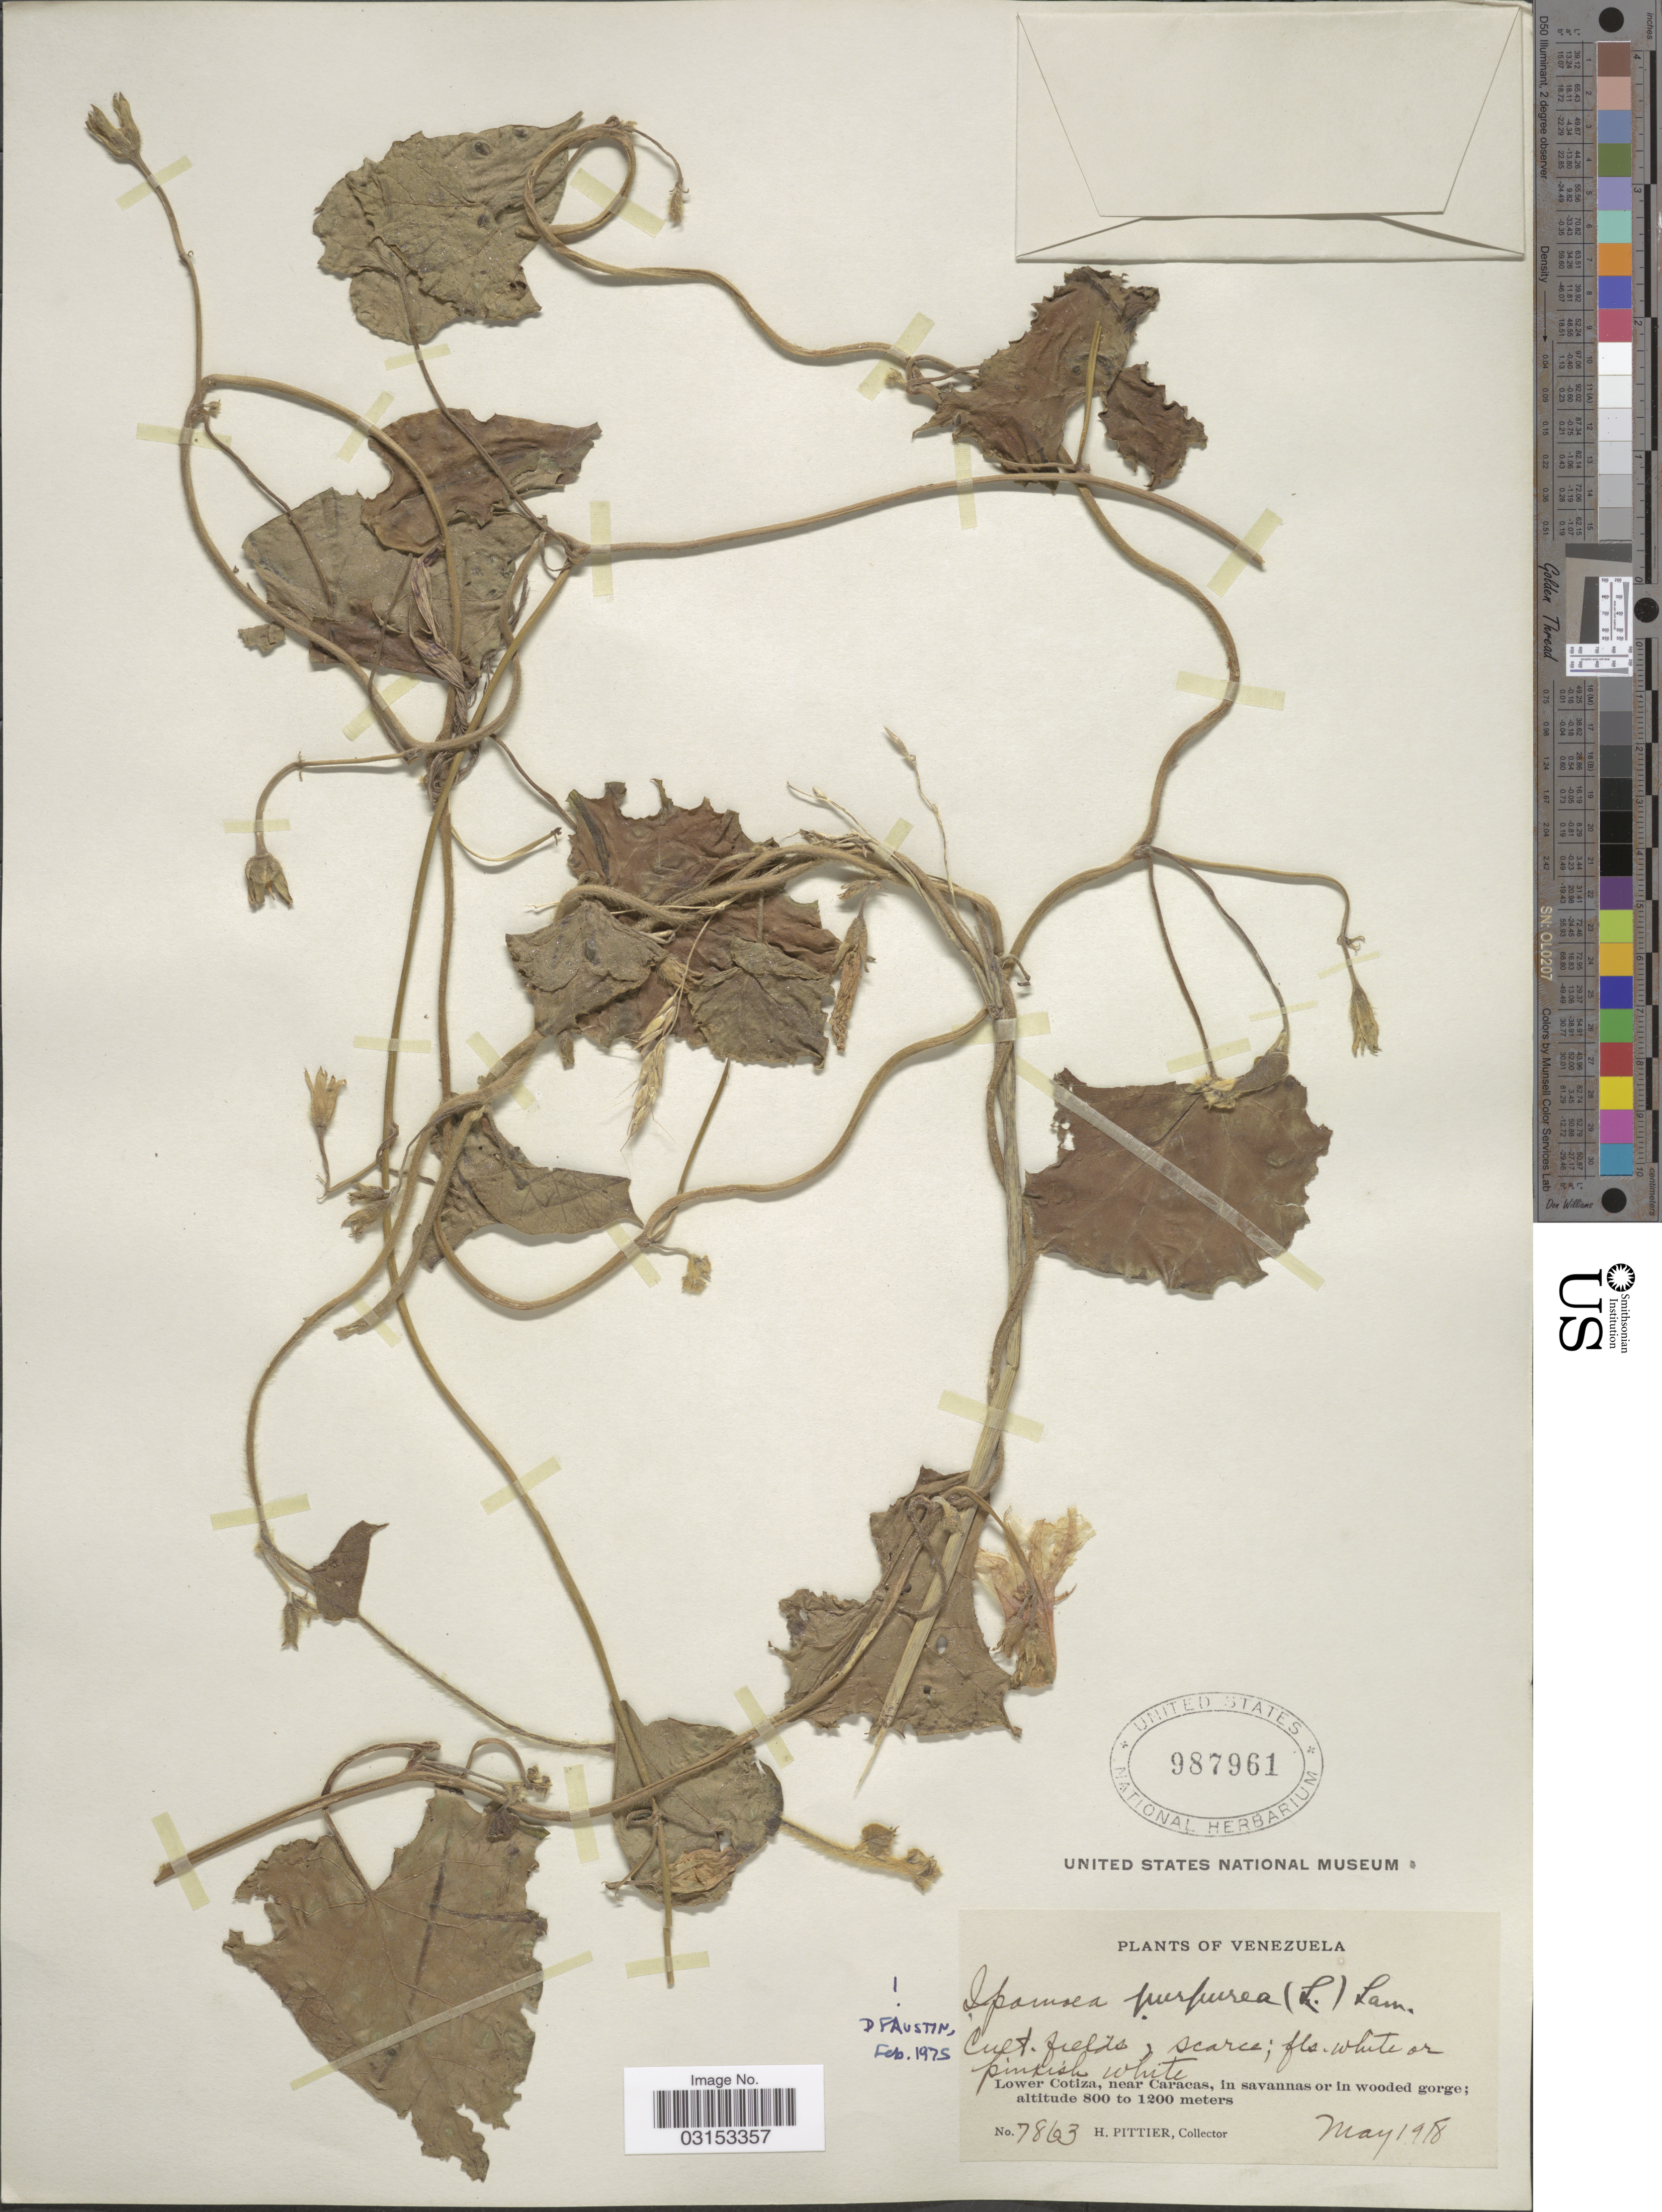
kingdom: Plantae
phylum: Tracheophyta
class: Magnoliopsida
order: Solanales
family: Convolvulaceae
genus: Ipomoea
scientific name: Ipomoea purpurea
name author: (L.) Roth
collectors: H. F. Pittier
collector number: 7863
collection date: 1918-05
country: Venezuela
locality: Lower Cotiza, near Caracas.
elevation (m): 800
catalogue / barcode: US 987961